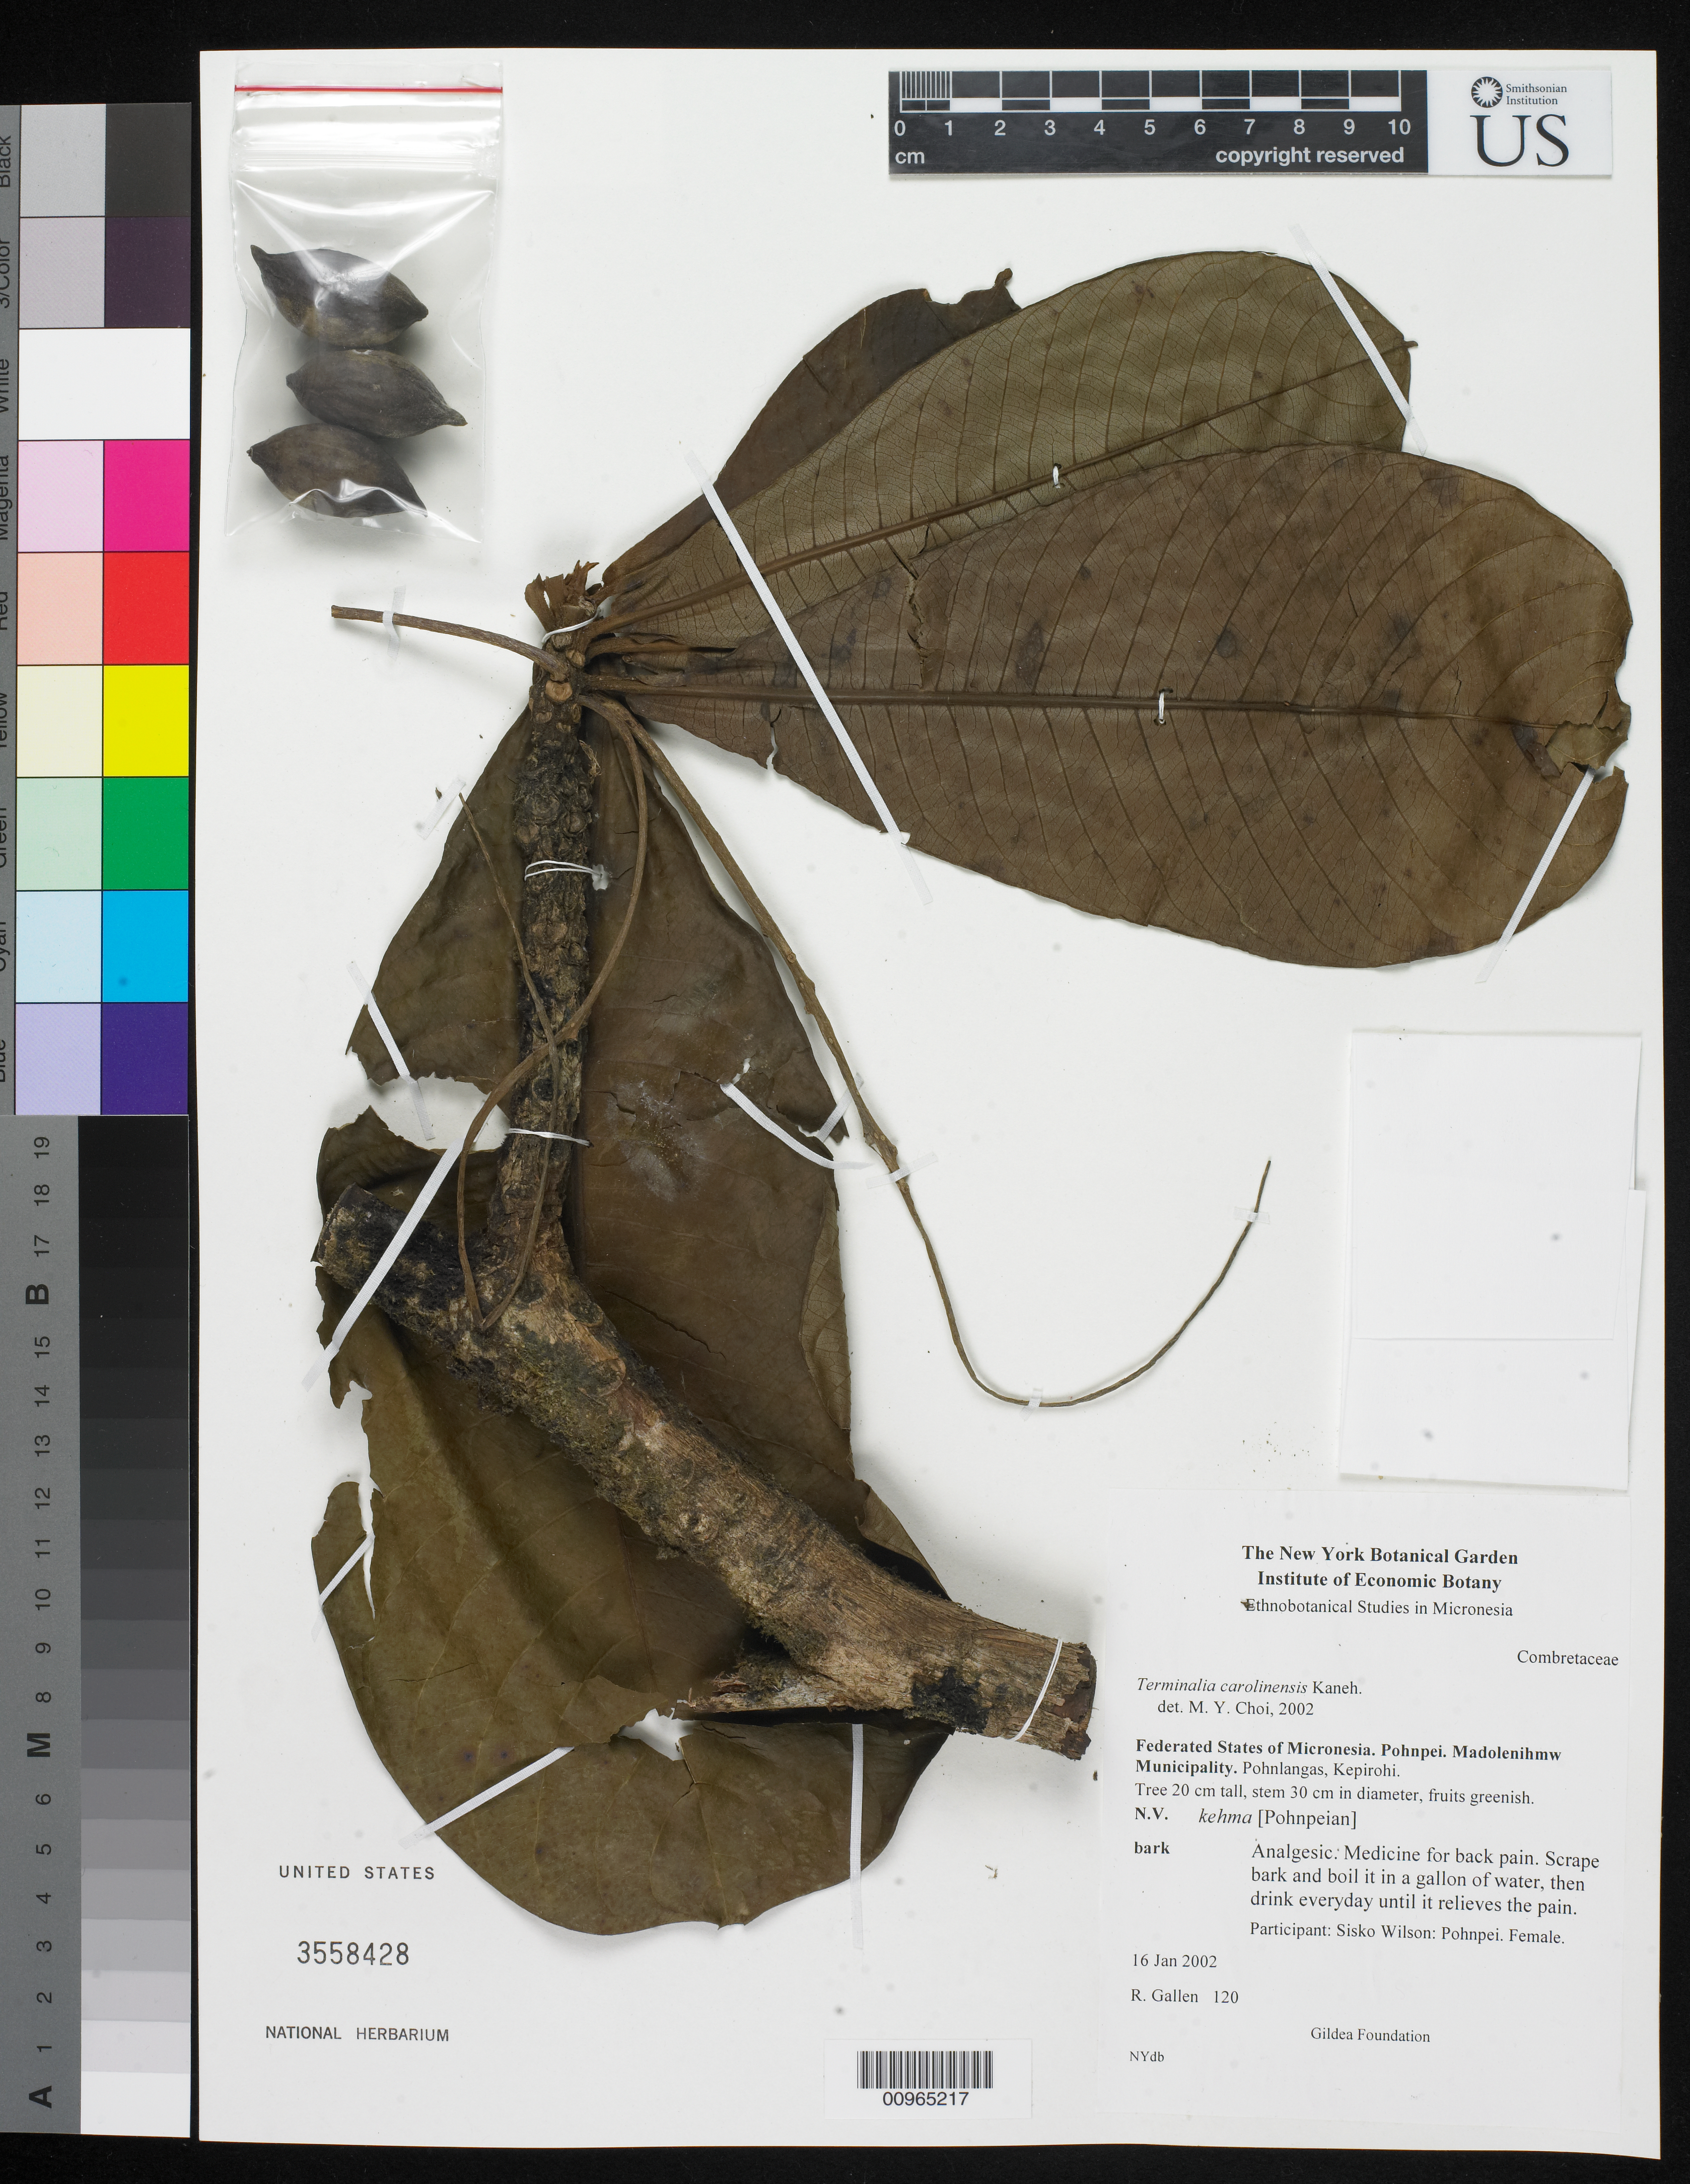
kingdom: Plantae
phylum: Tracheophyta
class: Magnoliopsida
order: Myrtales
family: Combretaceae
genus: Terminalia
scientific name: Terminalia carolinensis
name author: Kaneh.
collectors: R. Gallen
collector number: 120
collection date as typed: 16 Jan 2002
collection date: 2002-01-16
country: Micronesia, Federated States of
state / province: Pohnpei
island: Pohnpei [Ponape]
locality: Kepirohi, Pohnlangas, Madolenihmw Muncipality, Pohnpei, Micronesia.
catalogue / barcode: US 3558428